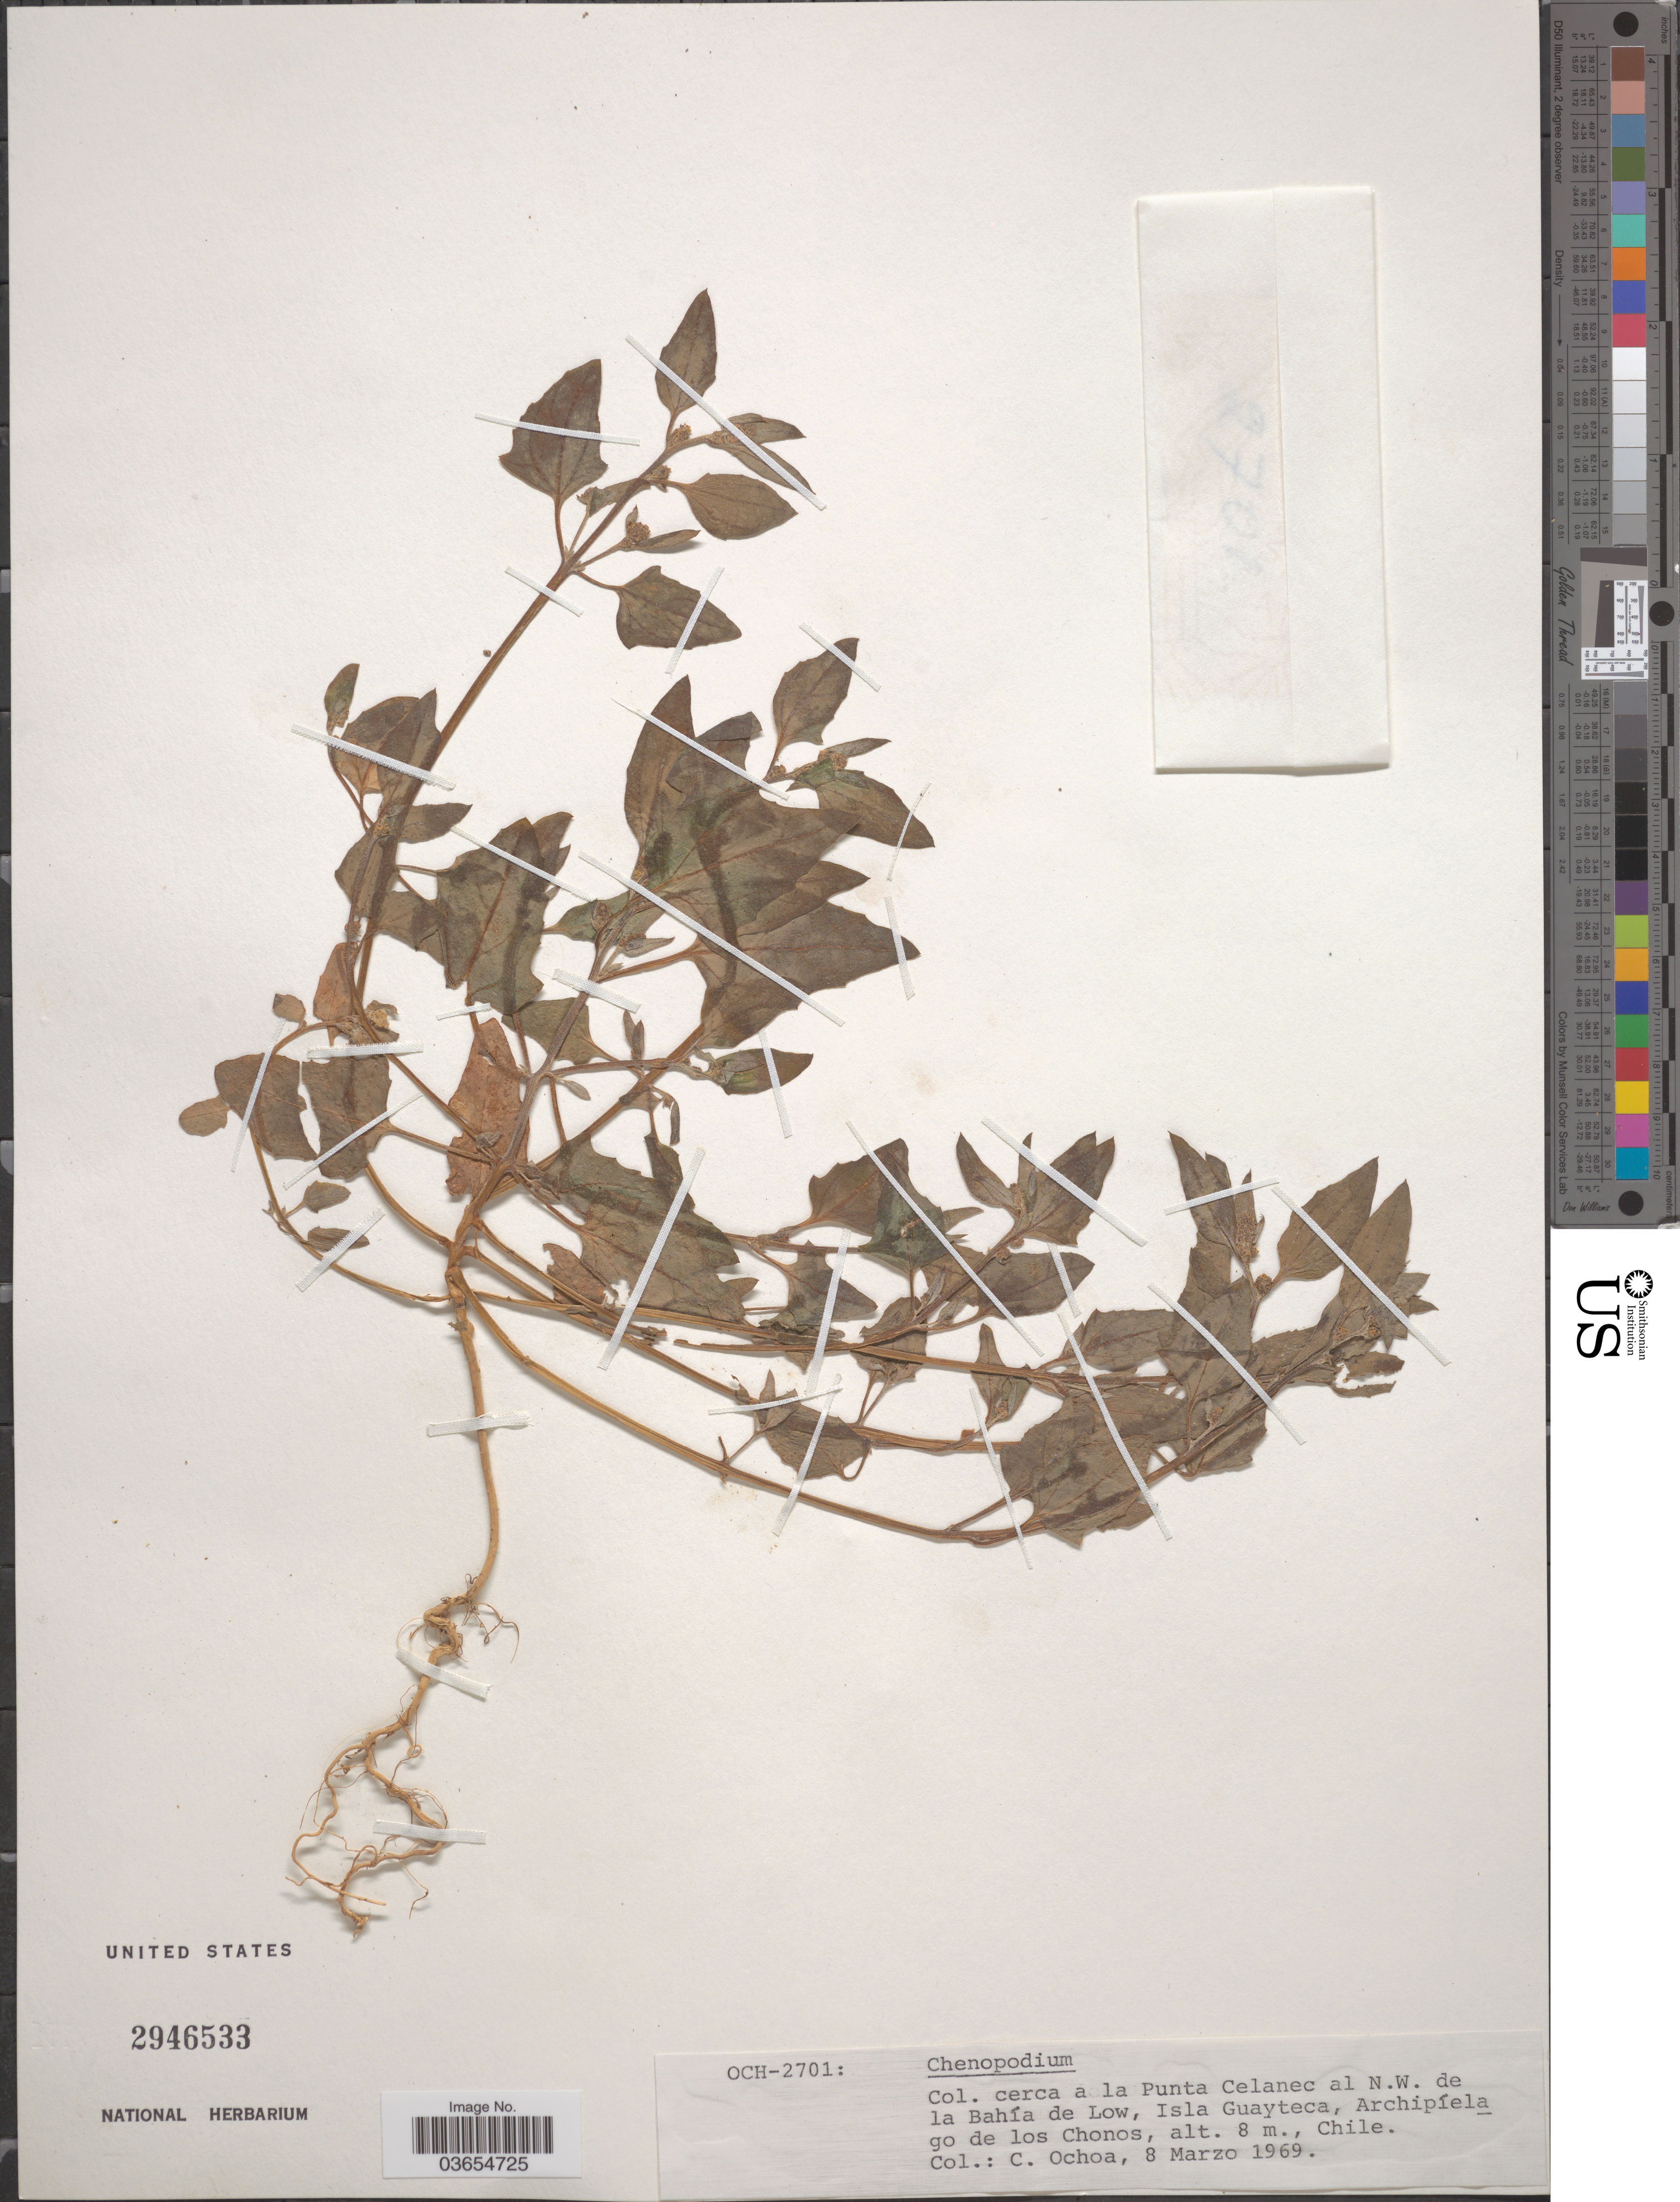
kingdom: Plantae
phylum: Tracheophyta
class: Magnoliopsida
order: Caryophyllales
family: Amaranthaceae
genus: Chenopodium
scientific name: Chenopodium sp.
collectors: C. Ochoa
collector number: OCH-2701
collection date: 1969-03-08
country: Chile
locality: Cerca a la Punta Celanec al N.W. de la Bahía de Low, Isla Guayteca, Archipíelago de los Chonos.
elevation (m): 8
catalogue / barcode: US 2946533